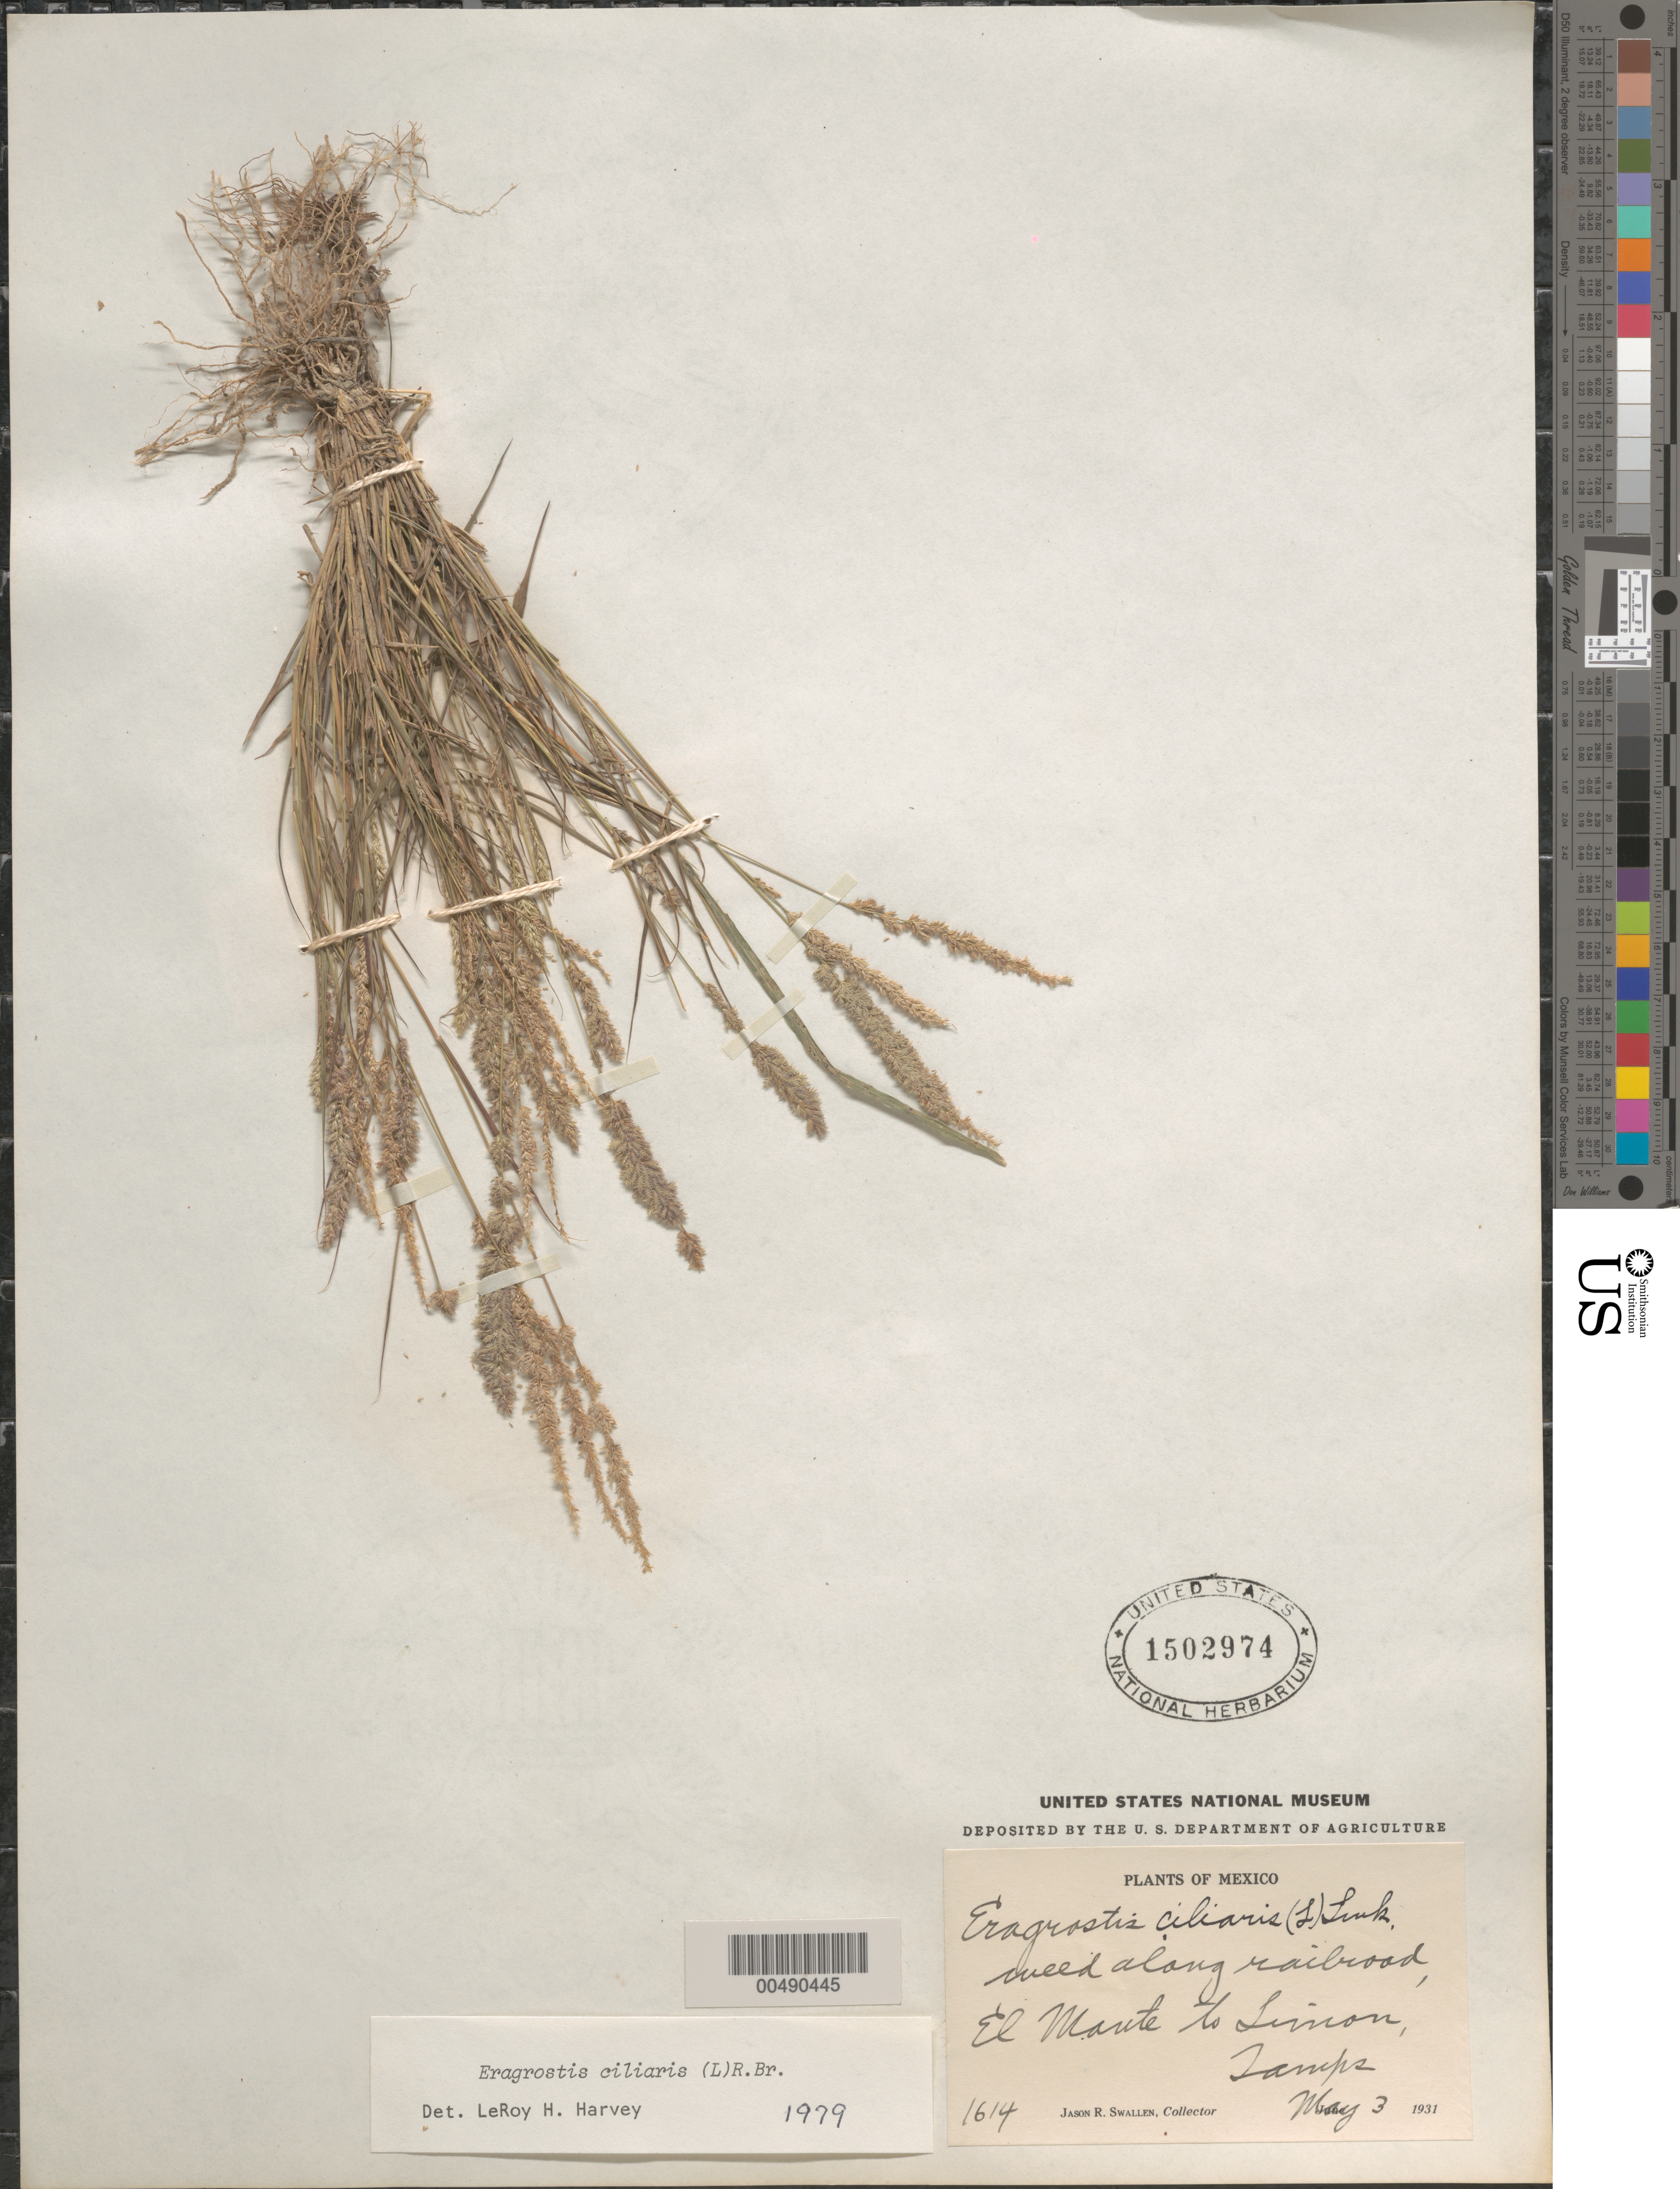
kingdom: Plantae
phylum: Tracheophyta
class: Liliopsida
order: Poales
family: Poaceae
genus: Eragrostis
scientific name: Eragrostis ciliaris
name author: (L.) R. Br.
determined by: Harvey, L. H.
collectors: J. R. Swallen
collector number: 1614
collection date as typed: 3 May 1931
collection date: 1931-05-03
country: Mexico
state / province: Tamaulipas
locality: El Mante to Limon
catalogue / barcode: US 1502974